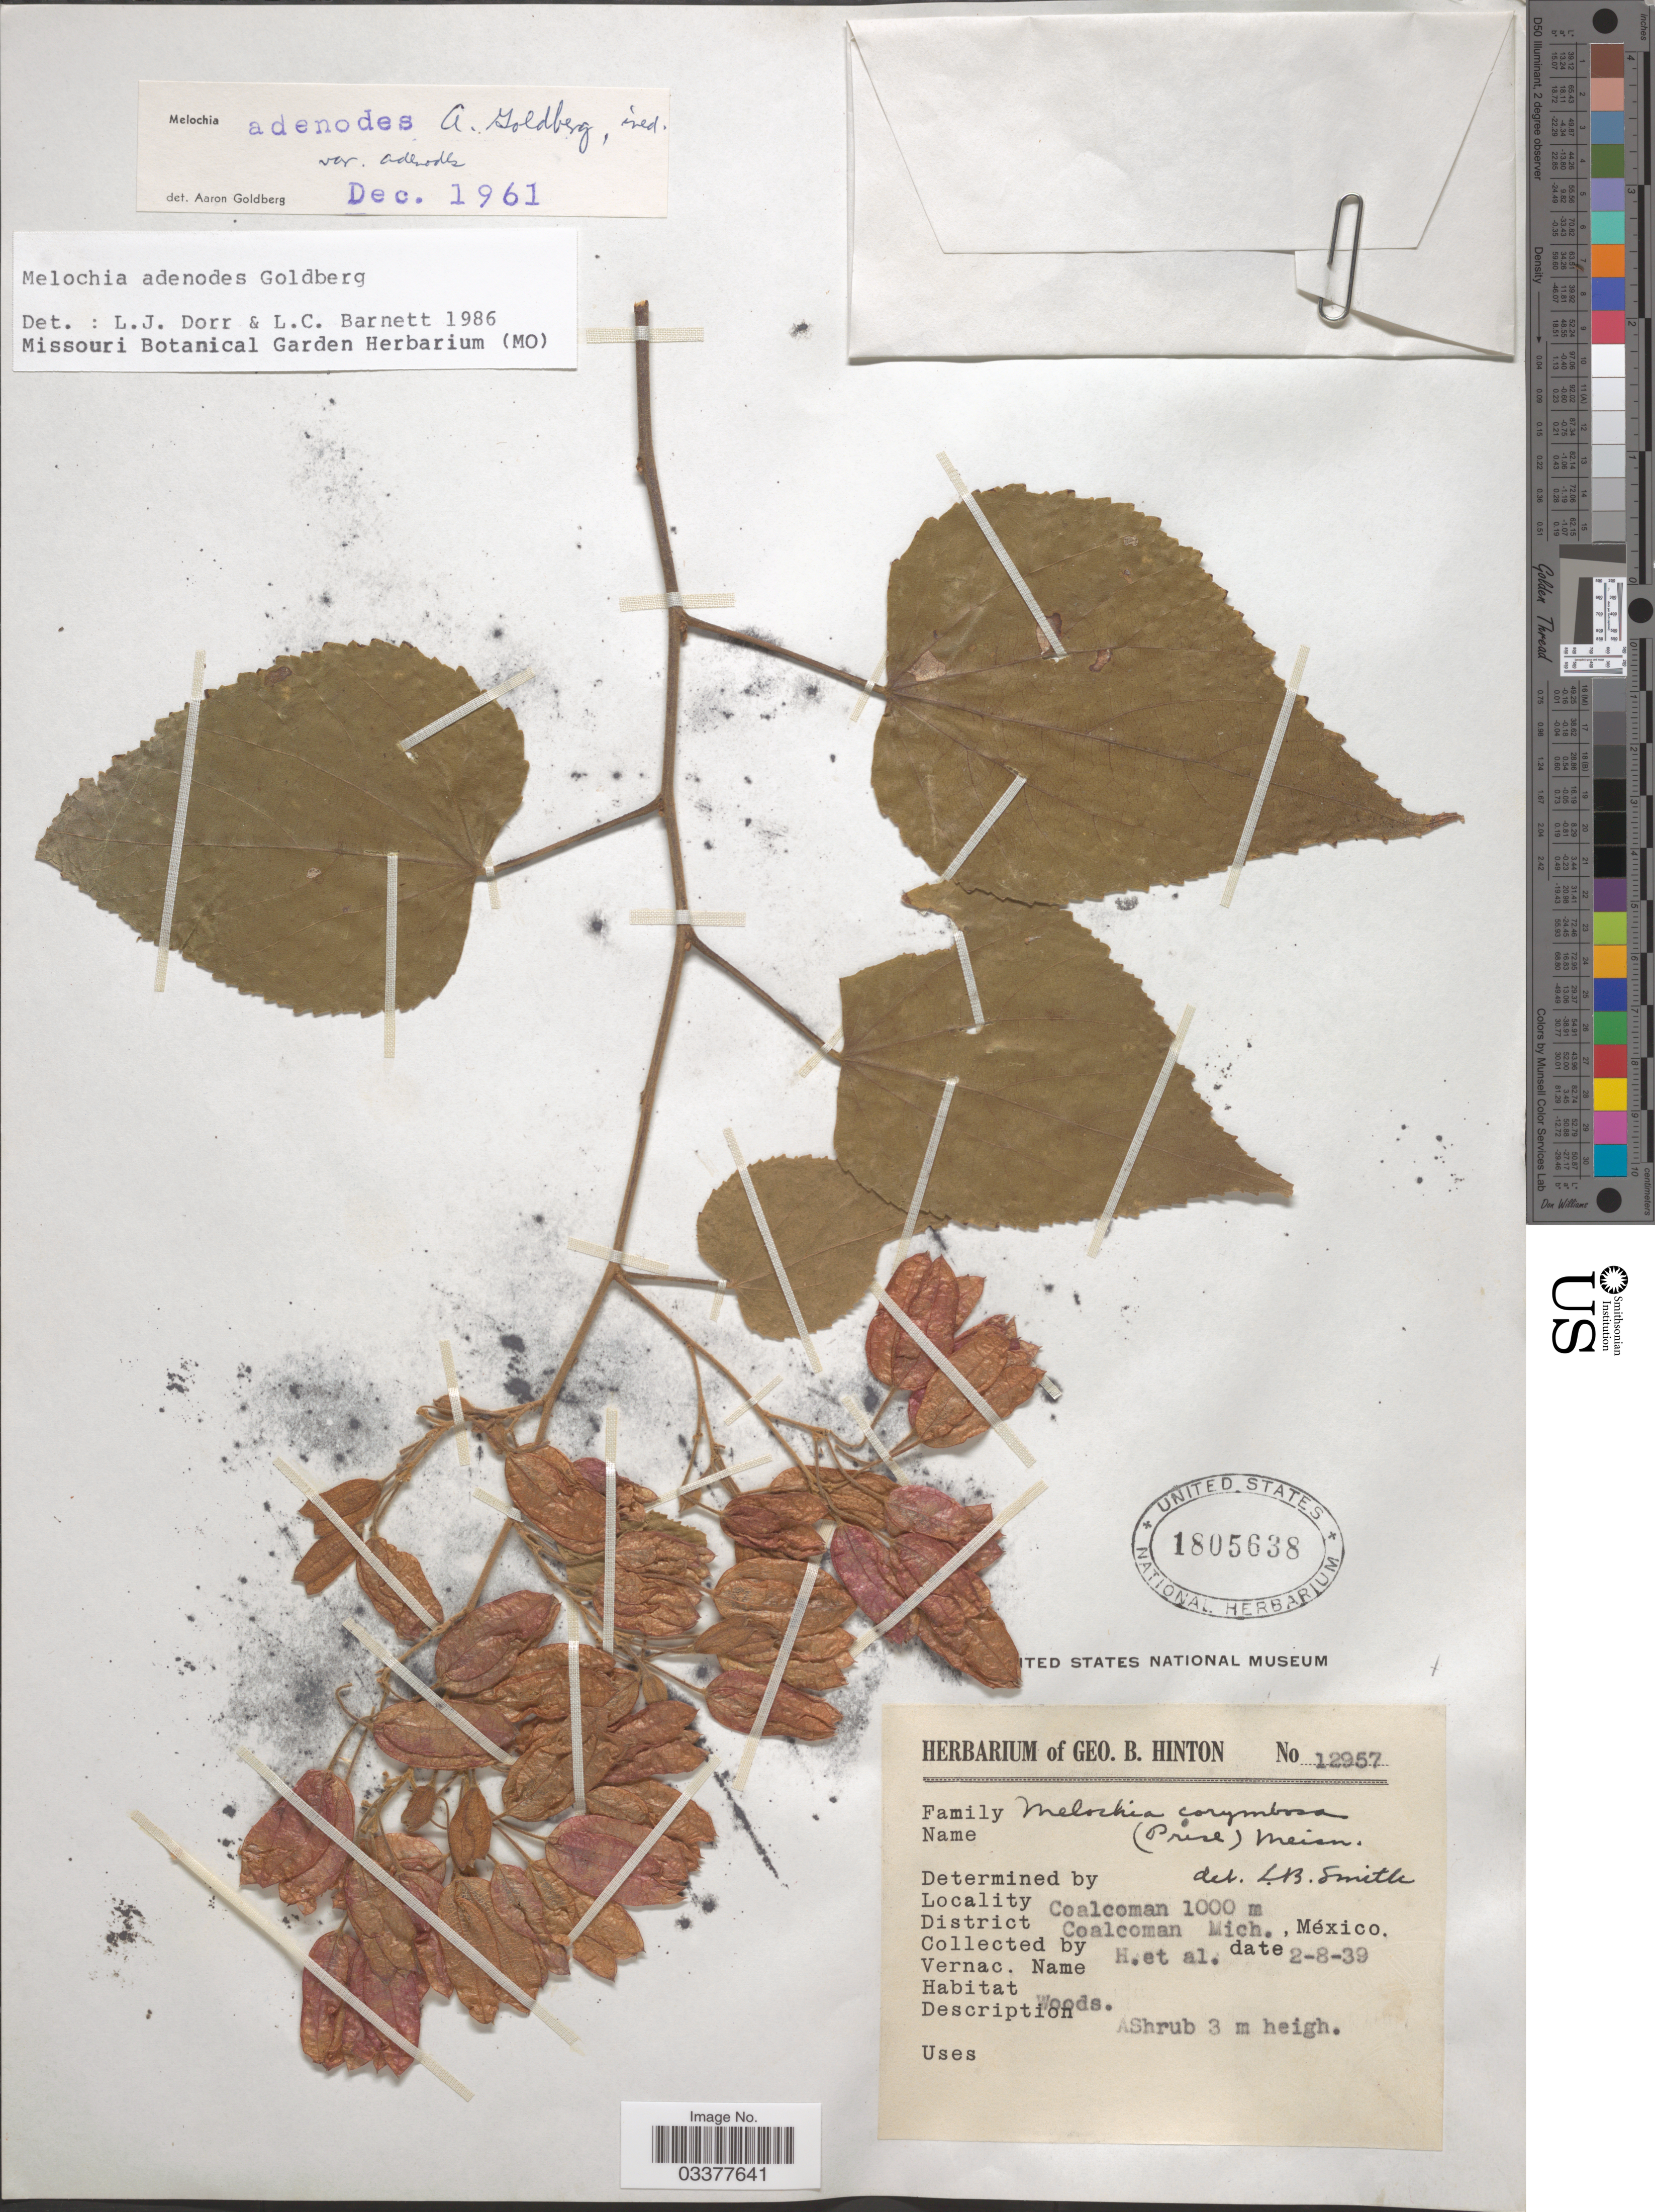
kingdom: Plantae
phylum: Tracheophyta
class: Magnoliopsida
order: Malvales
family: Malvaceae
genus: Melochia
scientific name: Melochia adenodes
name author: Goldberg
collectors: G. B. Hinton & et al.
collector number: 12957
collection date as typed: Transcribed d/m/y: 2/8/39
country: Mexico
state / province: Michoacán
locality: Coalcoman. District Coalcoman.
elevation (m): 1000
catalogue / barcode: US 1805638